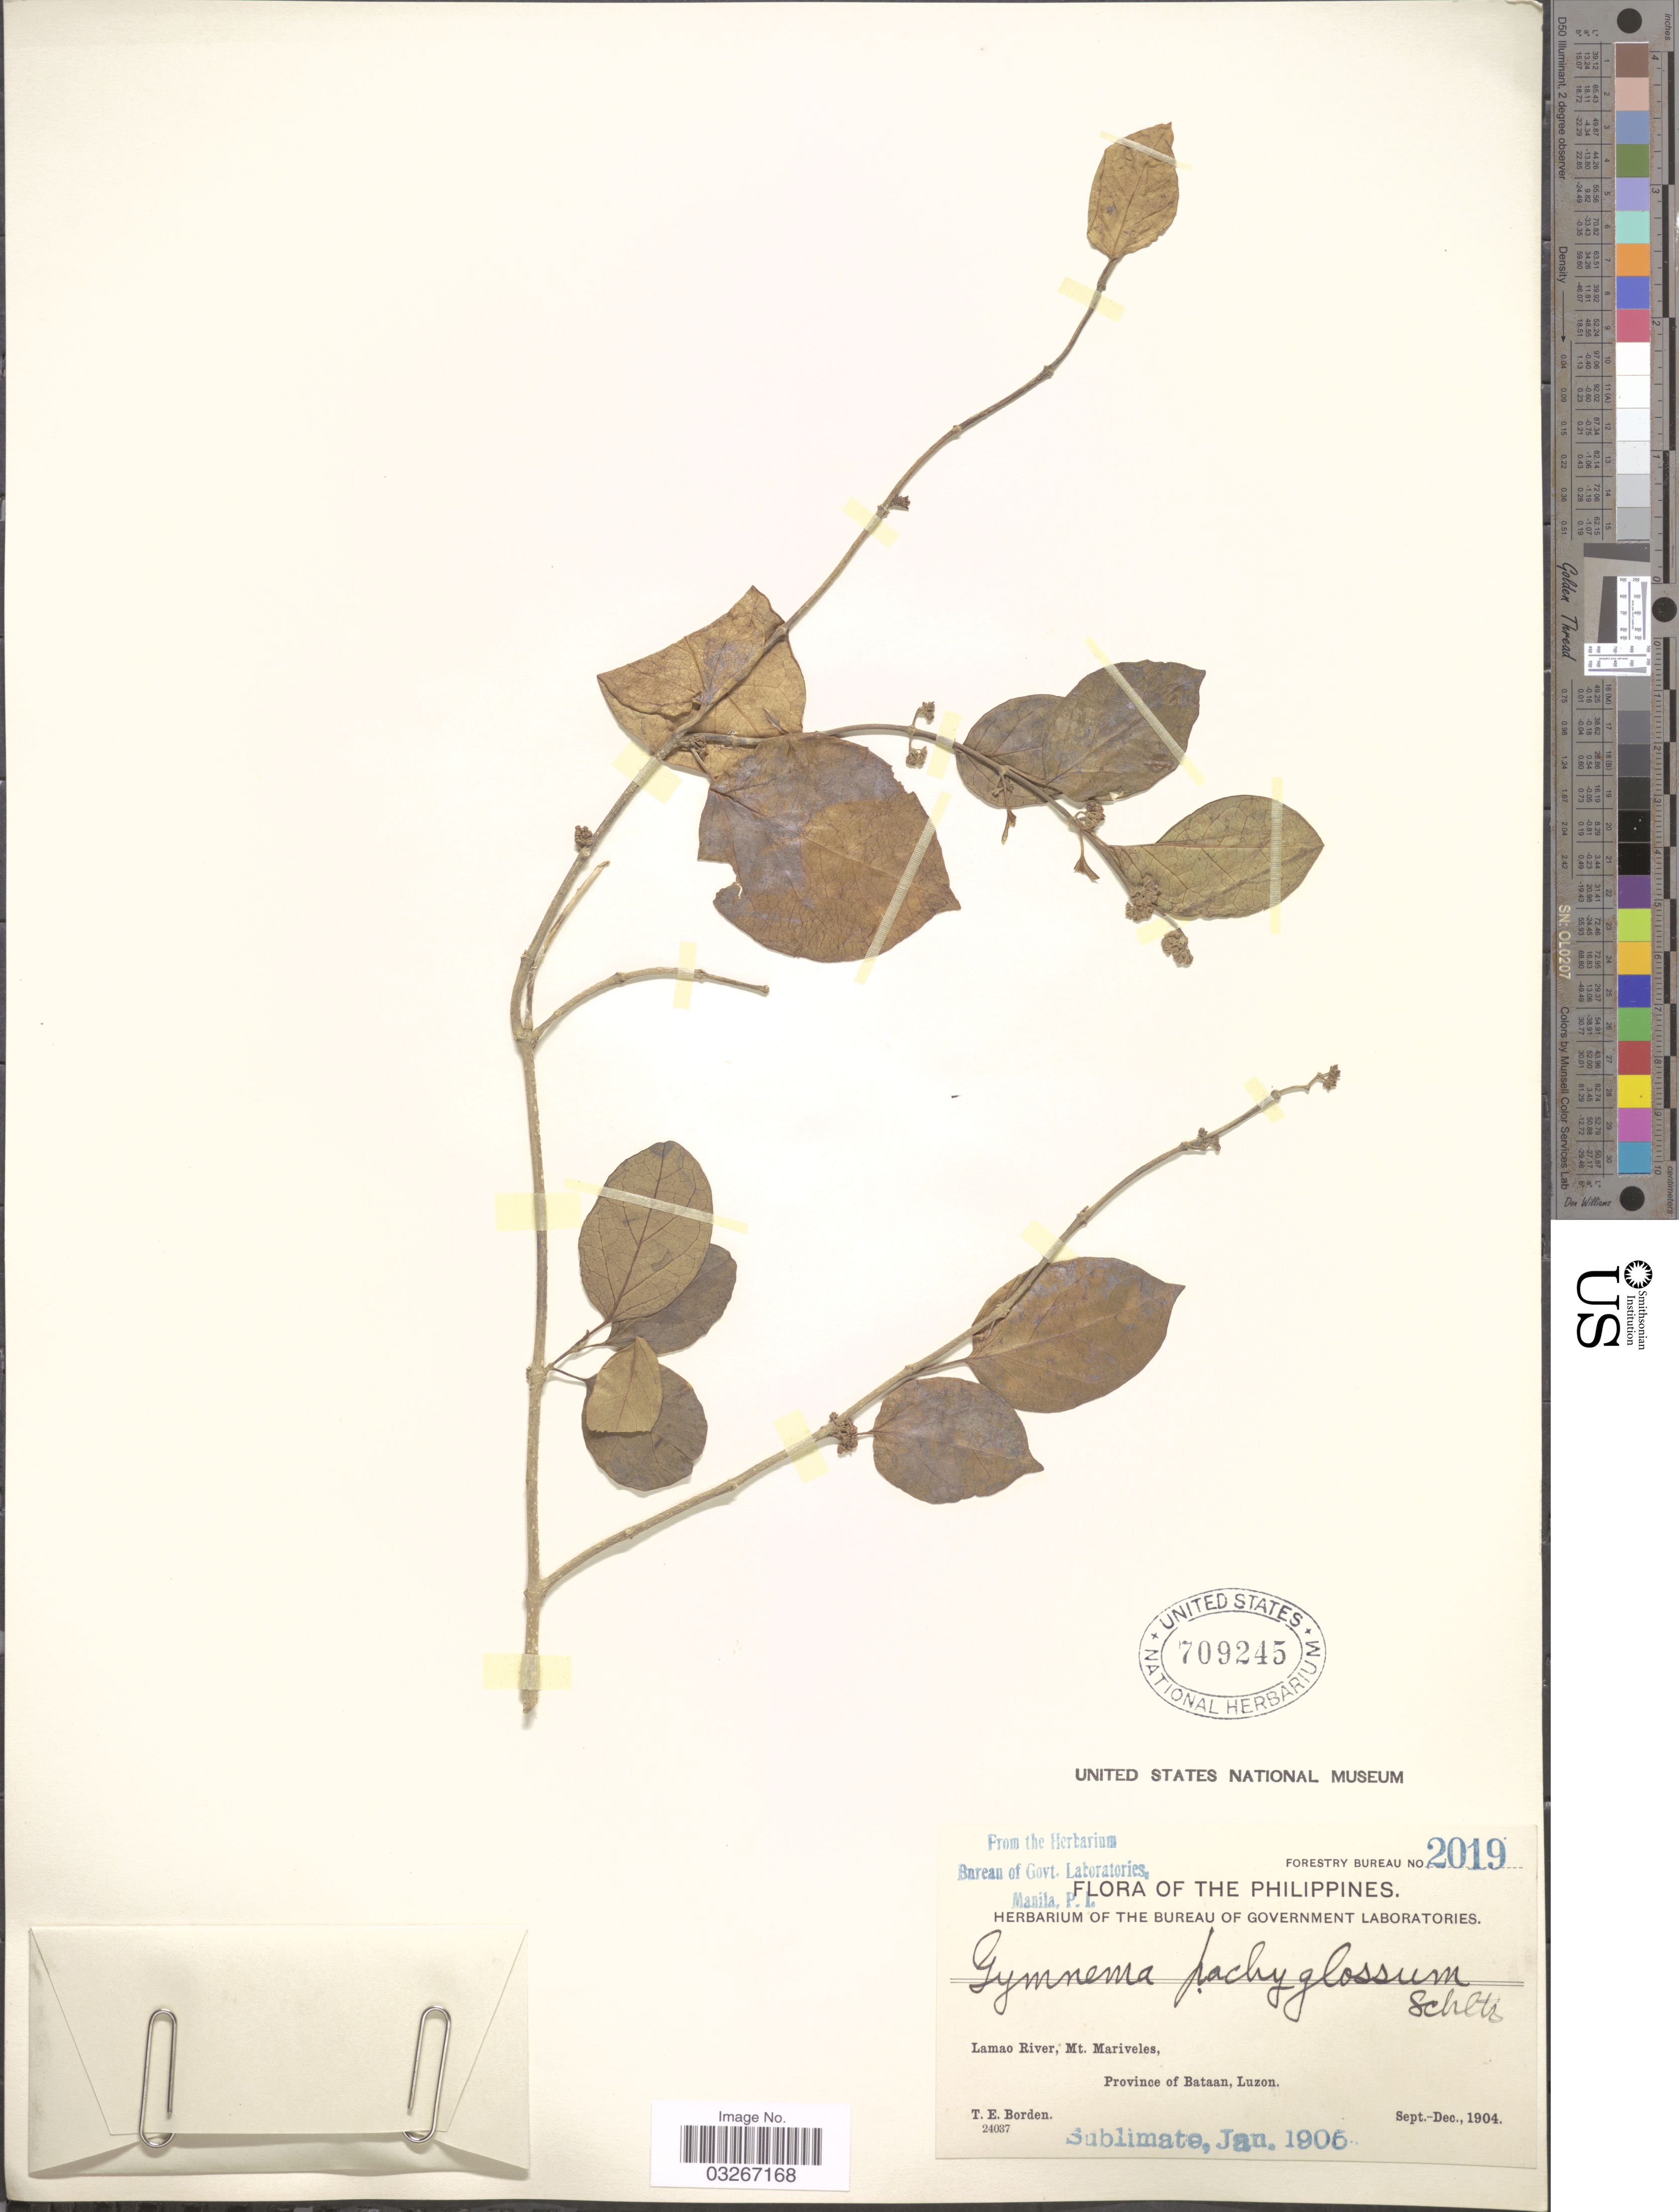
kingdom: Plantae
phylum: Tracheophyta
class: Magnoliopsida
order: Gentianales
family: Apocynaceae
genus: Gymnema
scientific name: Gymnema pachyglossum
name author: Schltr.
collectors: T. E. Borden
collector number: Forestry Bureau 2019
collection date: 1904-09/1904-12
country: Philippines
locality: Lamao River, Mt. Mariveles, Province of Bataan, Luzon.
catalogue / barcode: US 709245